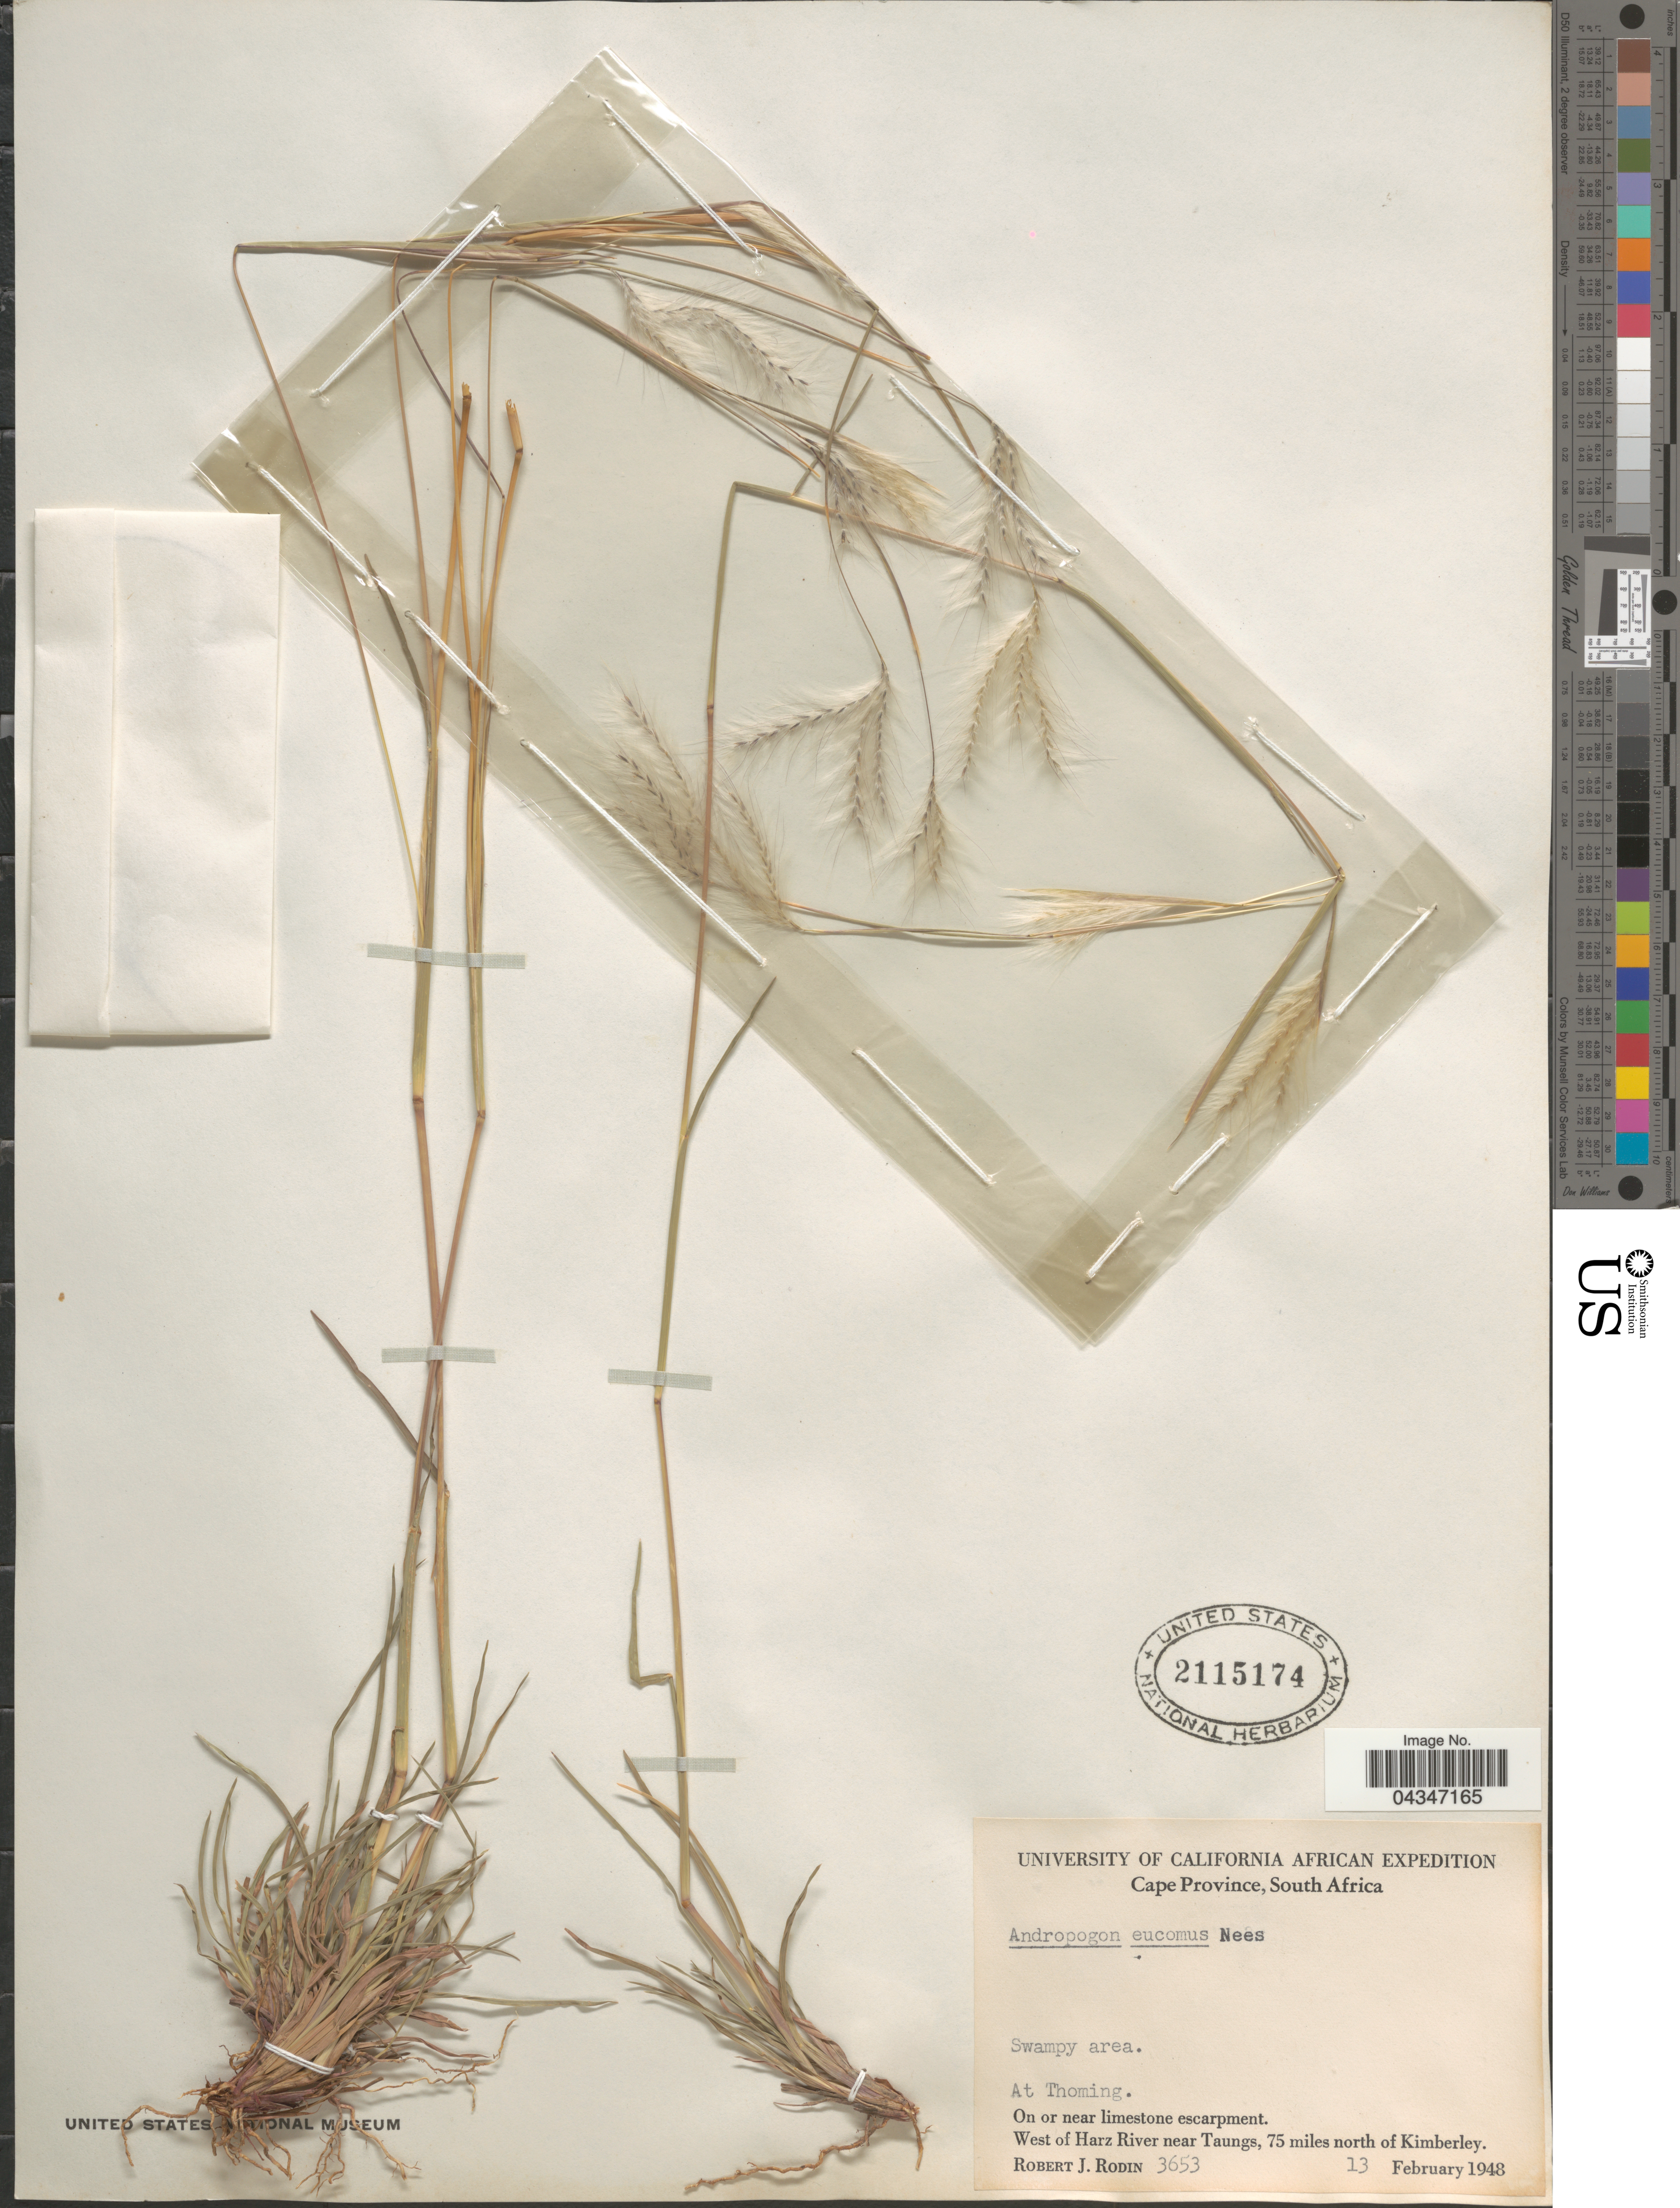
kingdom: Plantae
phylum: Tracheophyta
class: Liliopsida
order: Poales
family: Poaceae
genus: Andropogon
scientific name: Andropogon eucomus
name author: Nees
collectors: R. J. Rodin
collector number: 3653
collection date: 1948-02-13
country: South Africa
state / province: North West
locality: University of California African Expedition. At Thoming. On or near limestone escarpment. West of Harz River near Taungs, 75 miles north of Kimberley.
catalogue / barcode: US 2115174